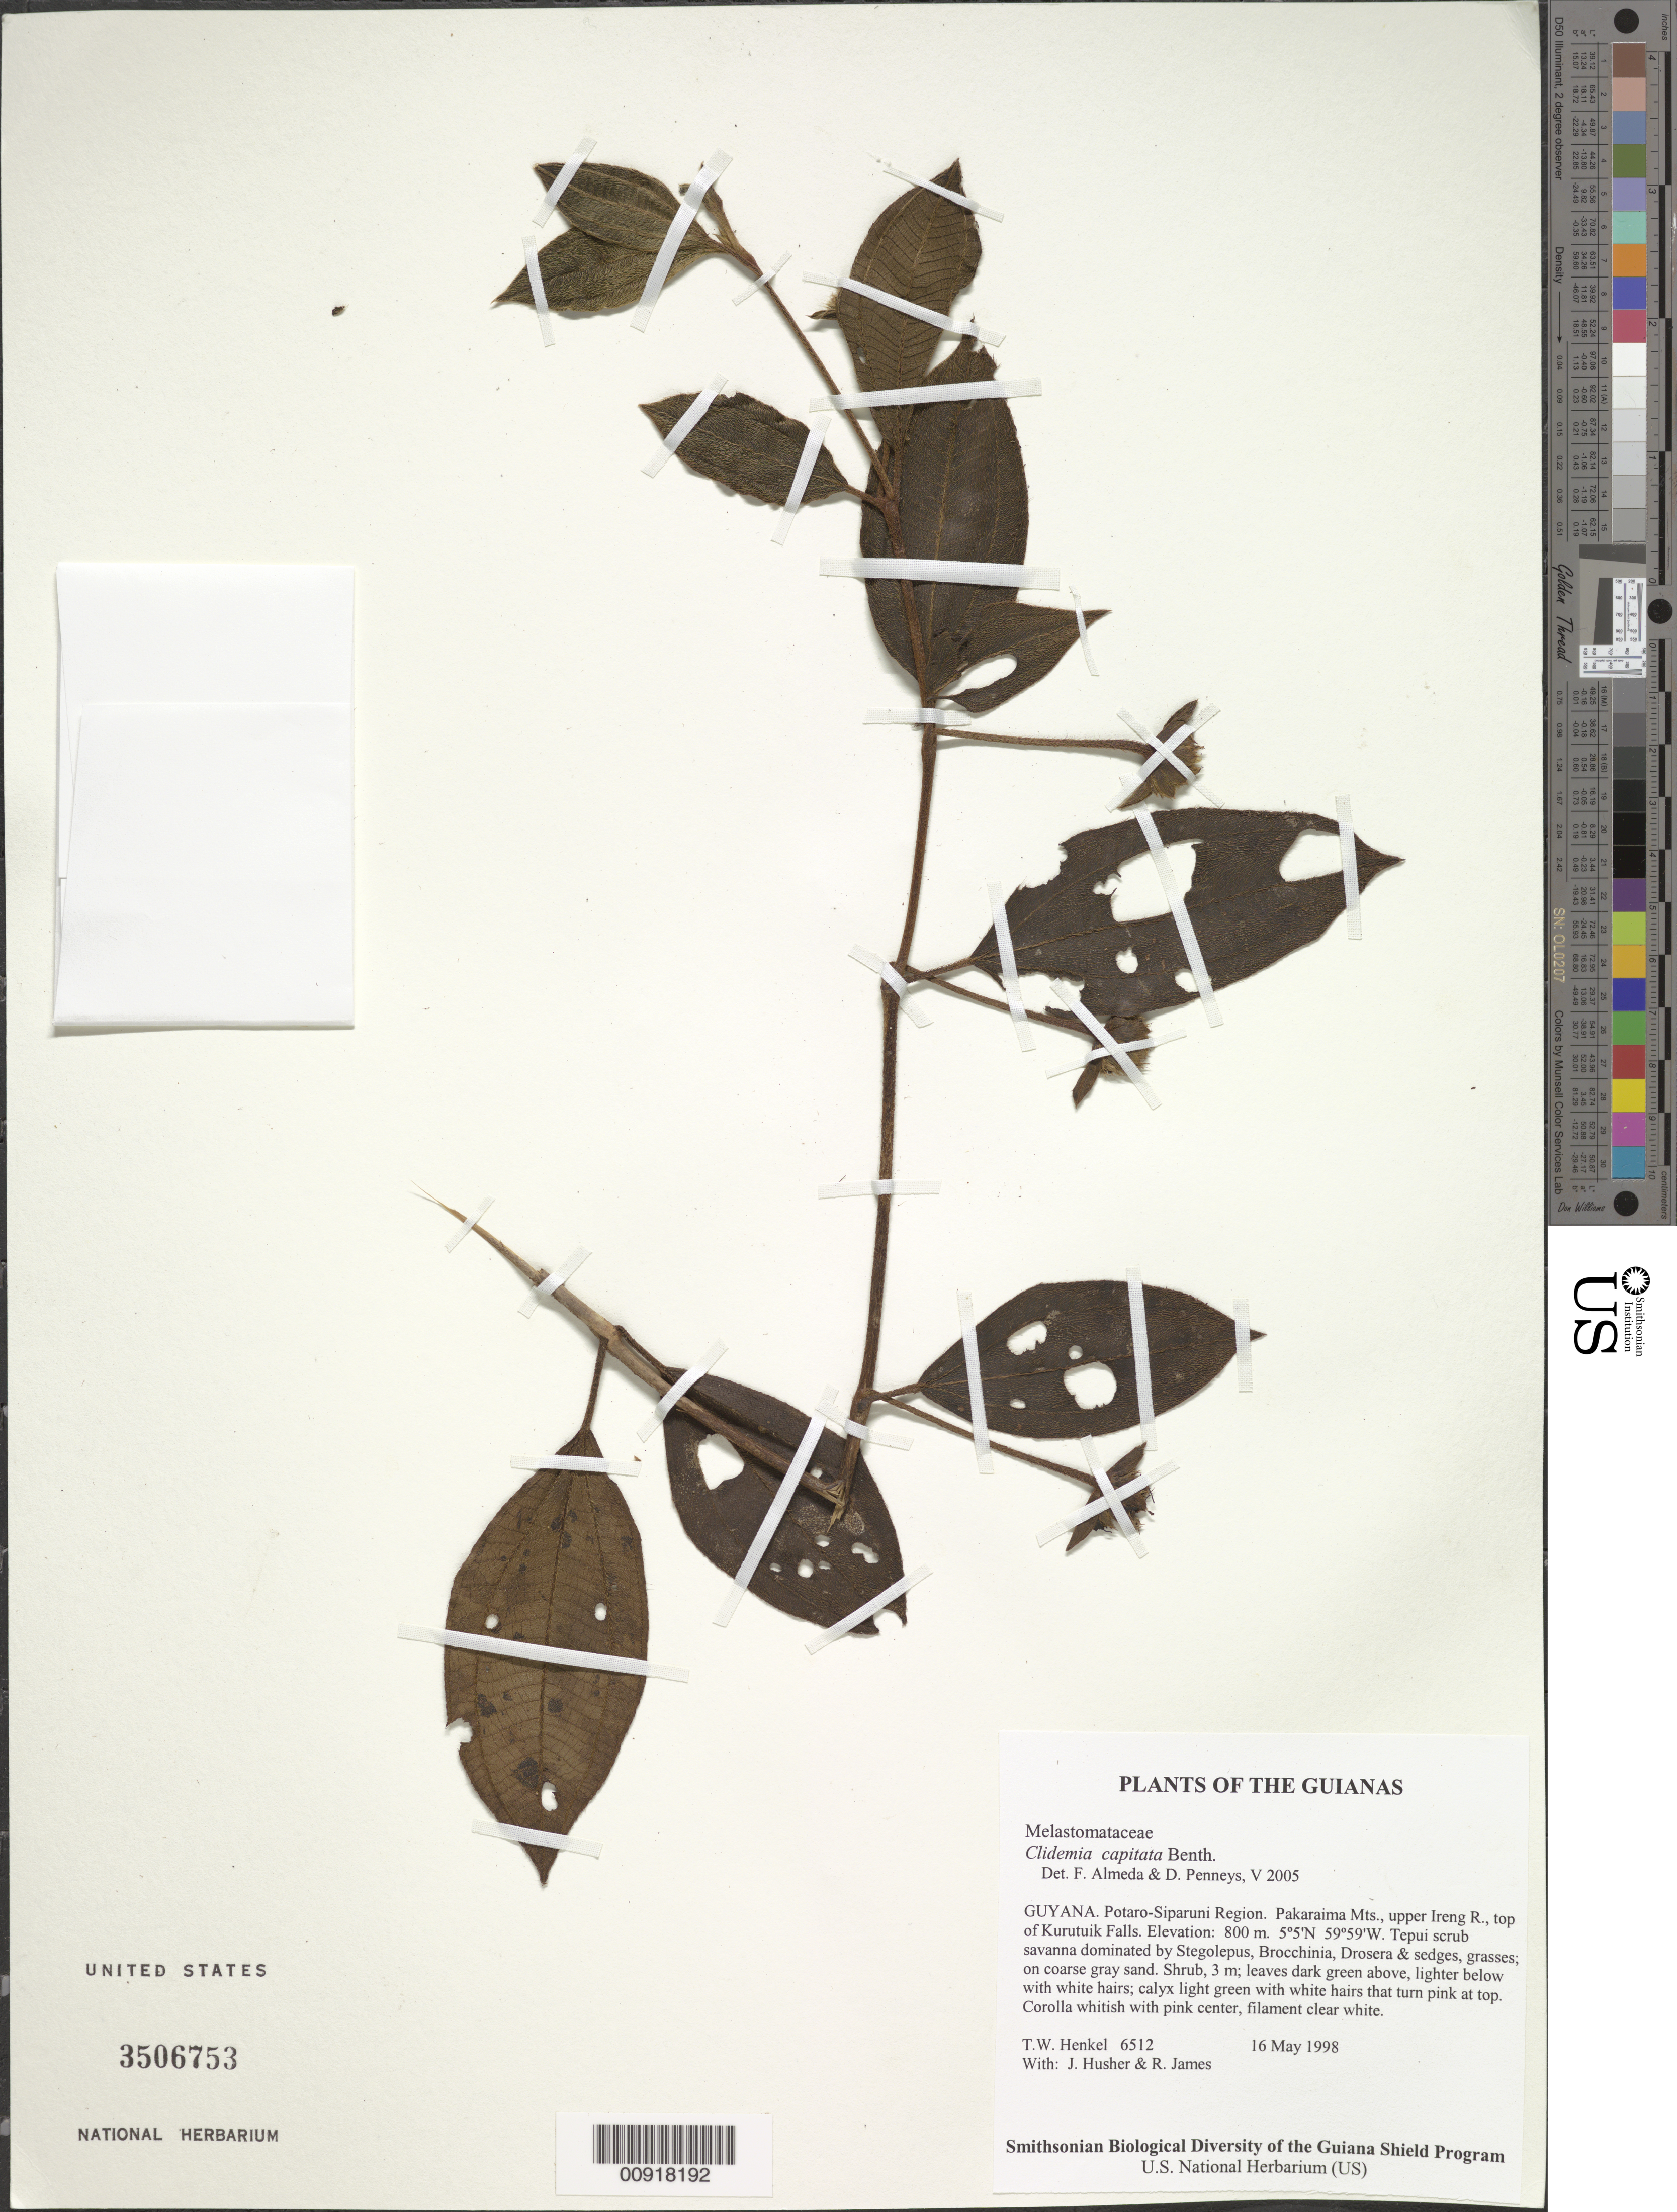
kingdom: Plantae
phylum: Tracheophyta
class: Magnoliopsida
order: Myrtales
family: Melastomataceae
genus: Clidemia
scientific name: Clidemia capitata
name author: Benth.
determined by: Almeda, F.; Penneys, D. S.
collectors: T. Henkel, J. Husher & R. James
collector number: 6512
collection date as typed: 16 May 1998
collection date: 1998-05-16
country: Guyana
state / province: Potaro-Siparuni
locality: Pakaraima Mts., upper Ireng R., top of Kurutuik Falls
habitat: Tepui scrub savanna dominated by Stegolepus, Brocchinia, Drosera & sedges, grasses; on coarse gray sand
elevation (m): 800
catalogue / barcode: US 3506753